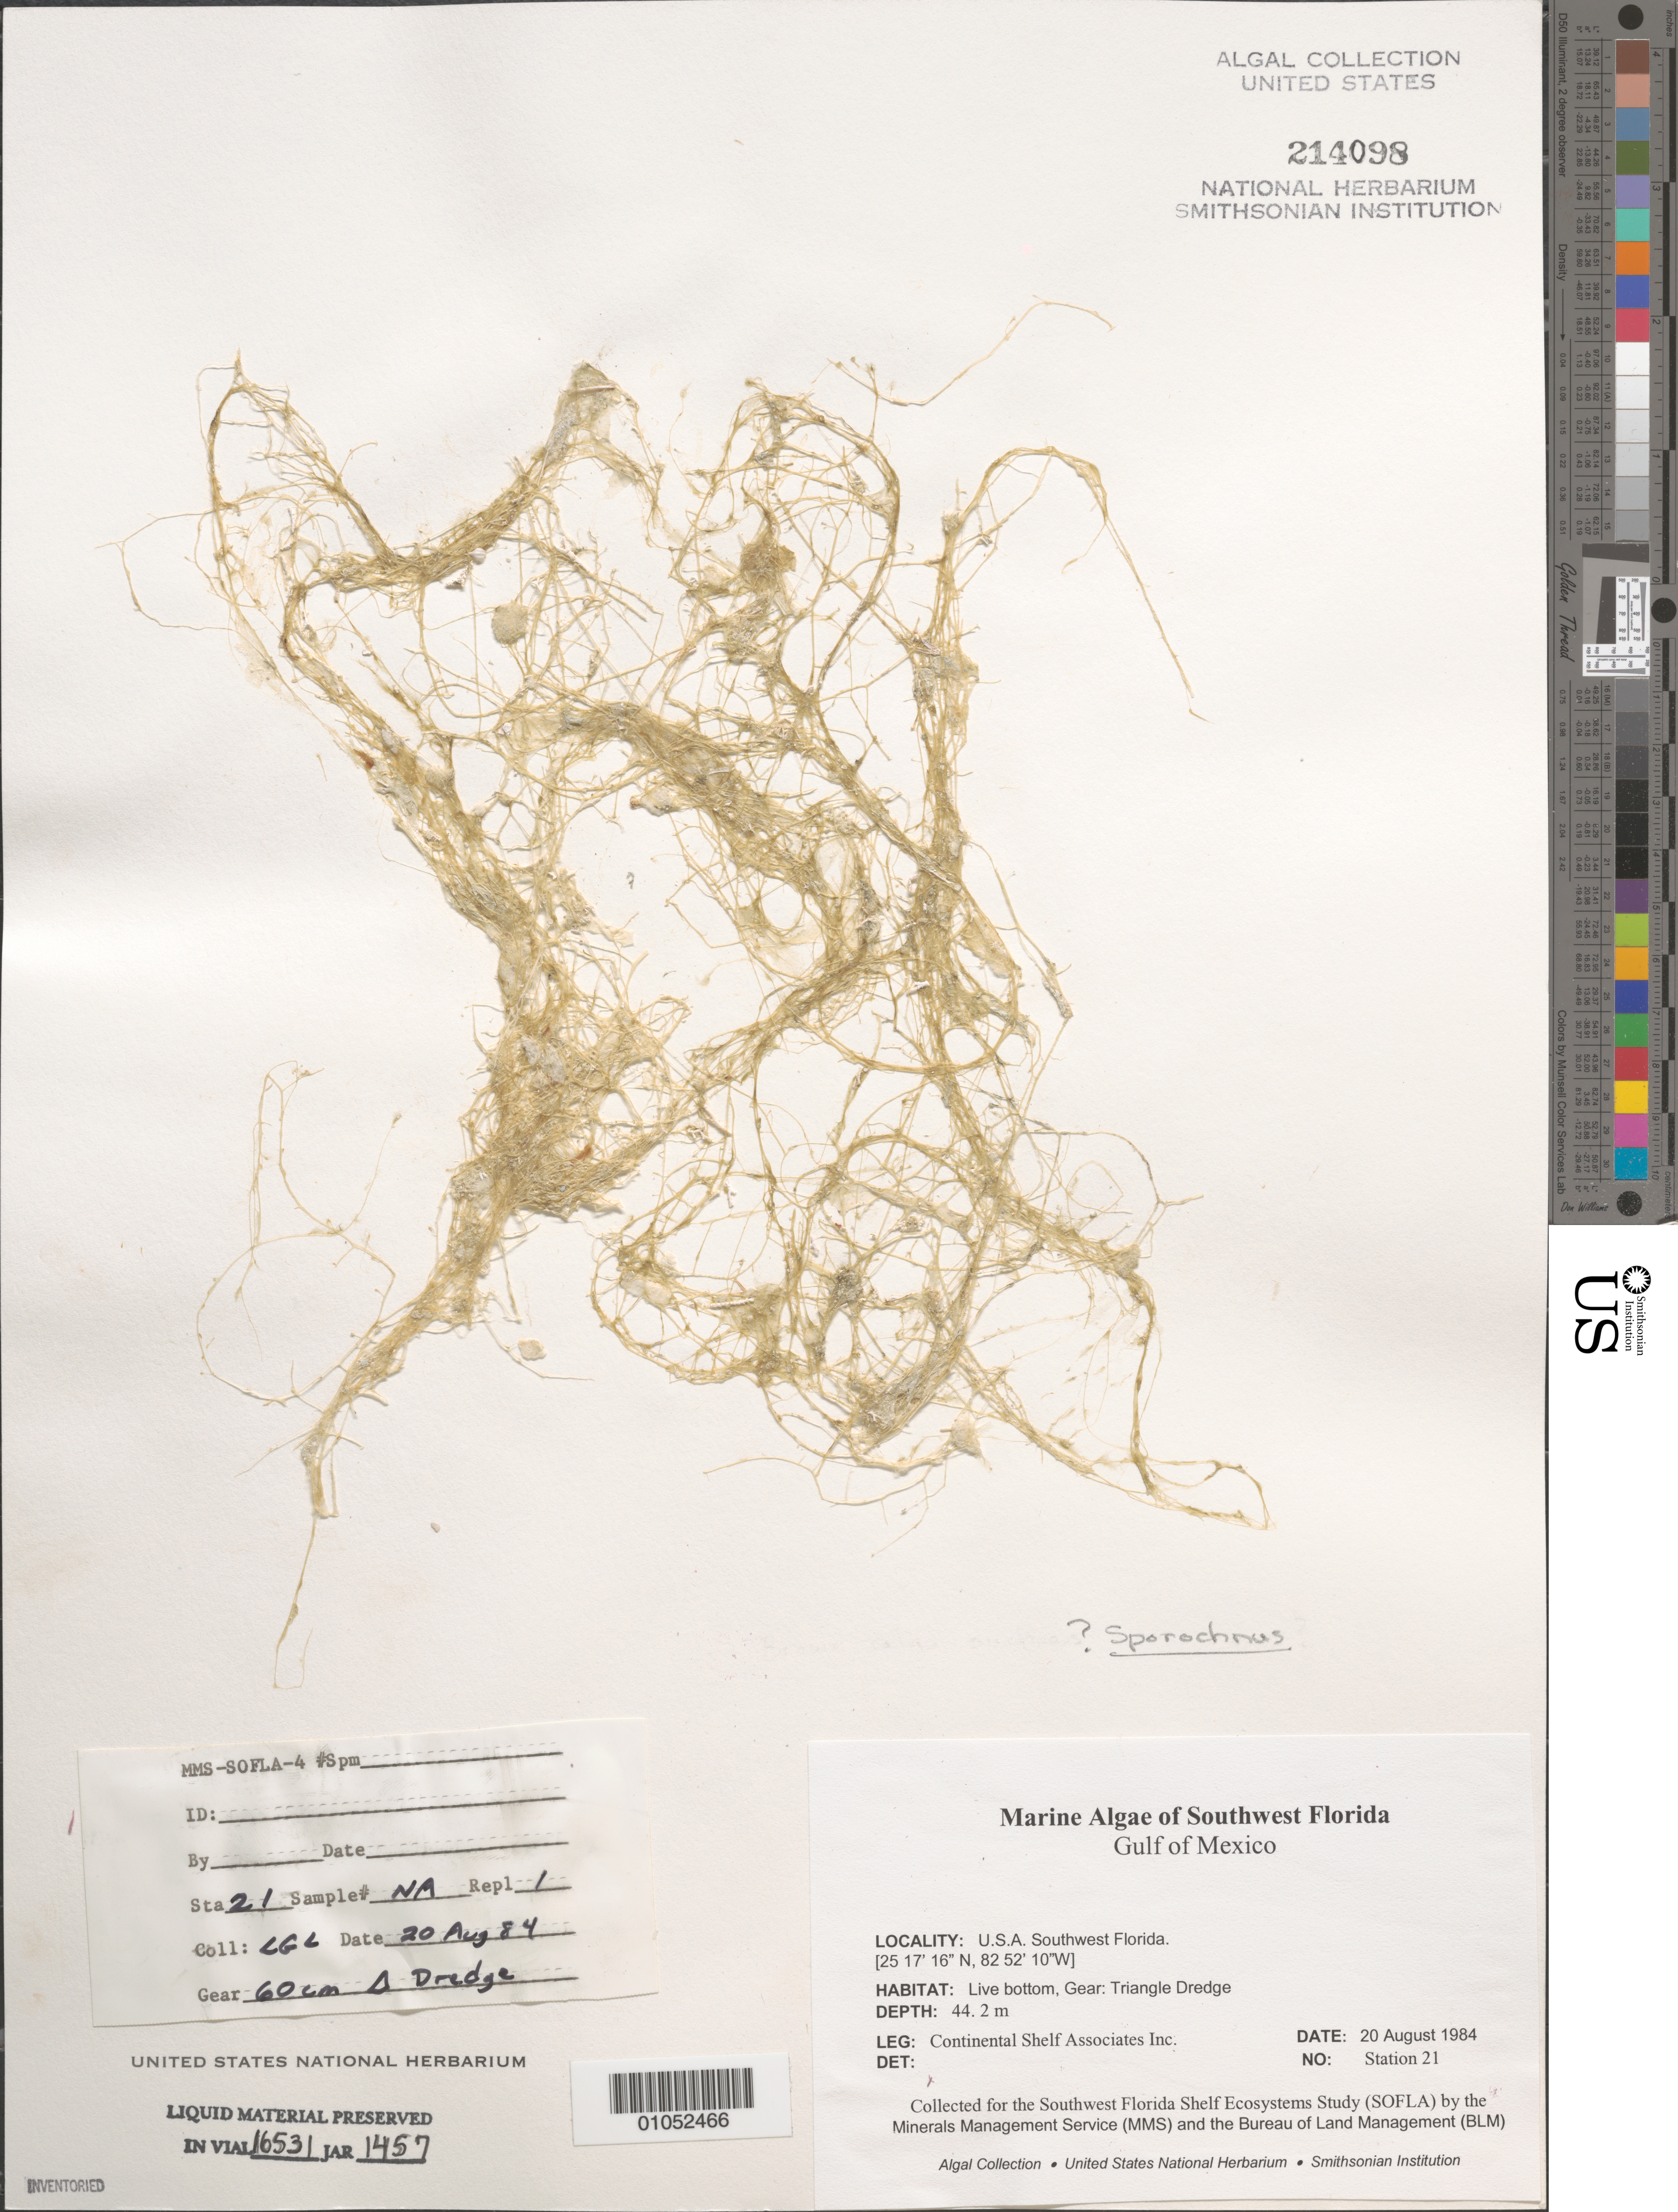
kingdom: Chromista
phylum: Ochrophyta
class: Phaeophyceae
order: Sporochnales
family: Sporochnaceae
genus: Sporochnus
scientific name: Sporochnus sp.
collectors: Continental Shelf Associates Inc.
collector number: Station 21 Repl 1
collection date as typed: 20 Aug 1984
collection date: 1984-08-20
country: United States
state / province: Florida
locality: Gulf of Mexico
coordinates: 25 17'16"N, 82 52'10"W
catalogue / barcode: US 214098